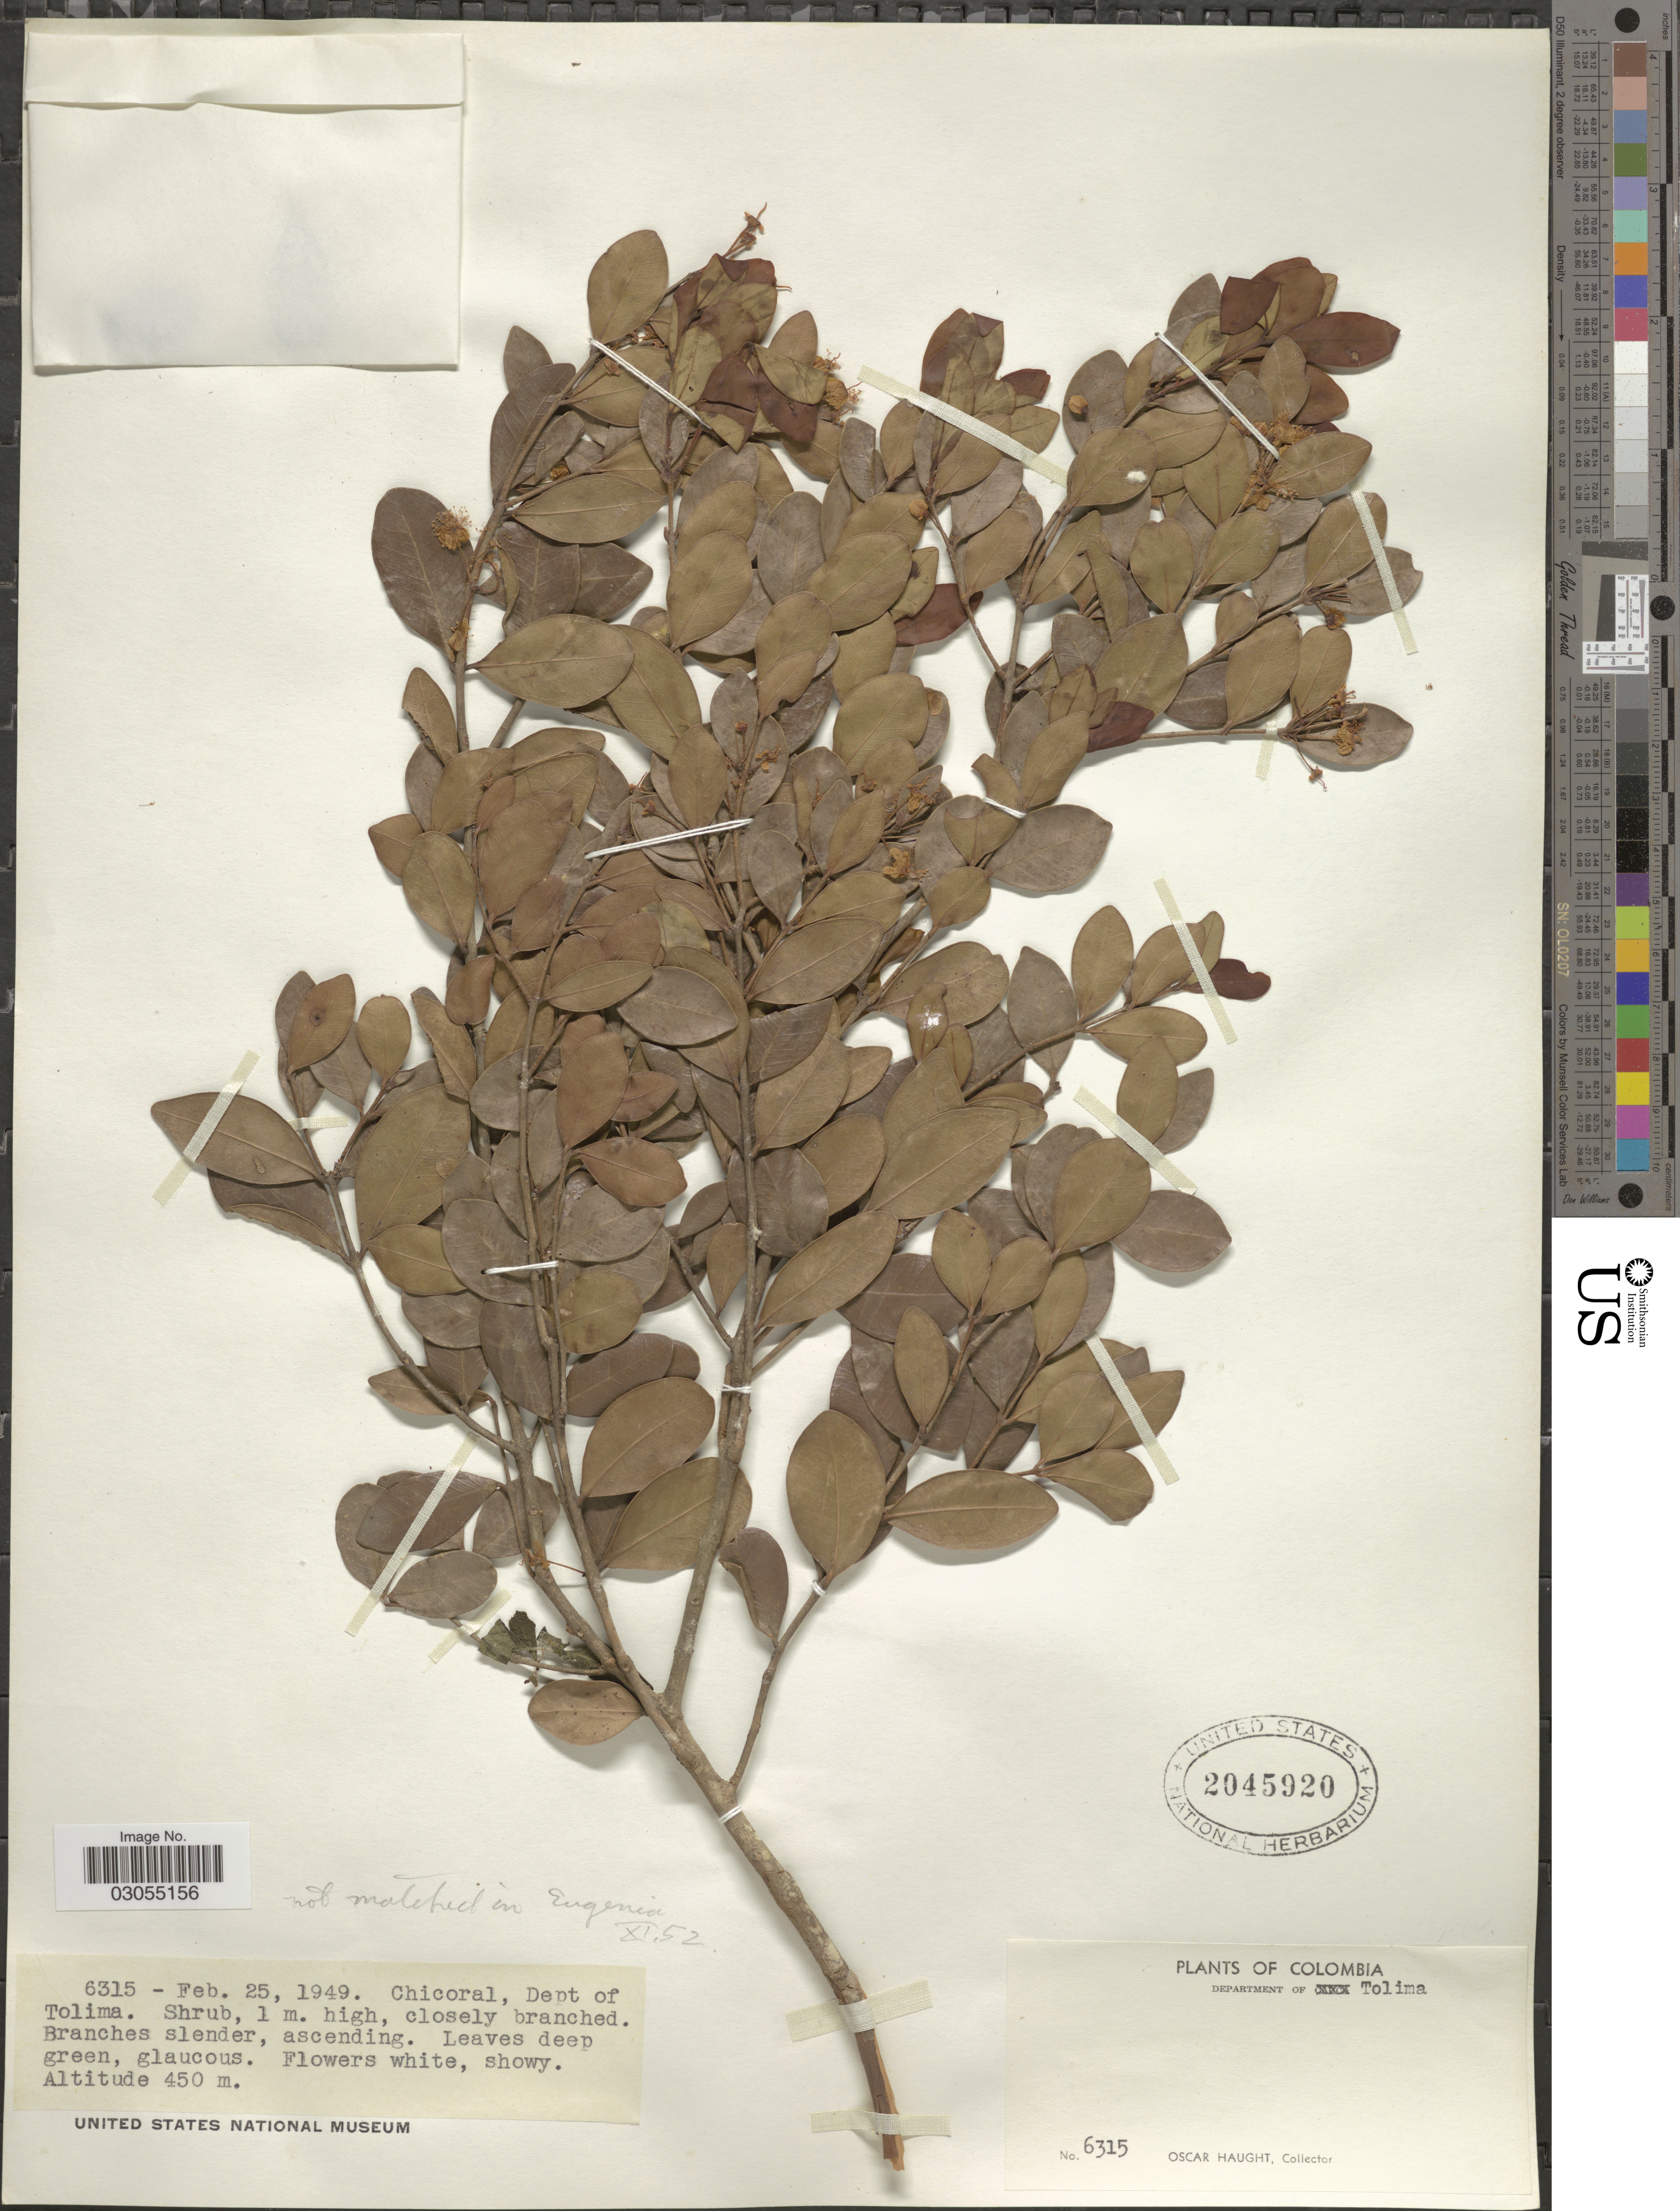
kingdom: Plantae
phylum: Tracheophyta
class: Magnoliopsida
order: Myrtales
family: Myrtaceae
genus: Eugenia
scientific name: Eugenia sp.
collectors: O. Haught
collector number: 6315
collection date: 1949-02-25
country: Colombia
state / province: Tolima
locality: Department of Tolima, Chicoral.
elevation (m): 450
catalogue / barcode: US 2045920